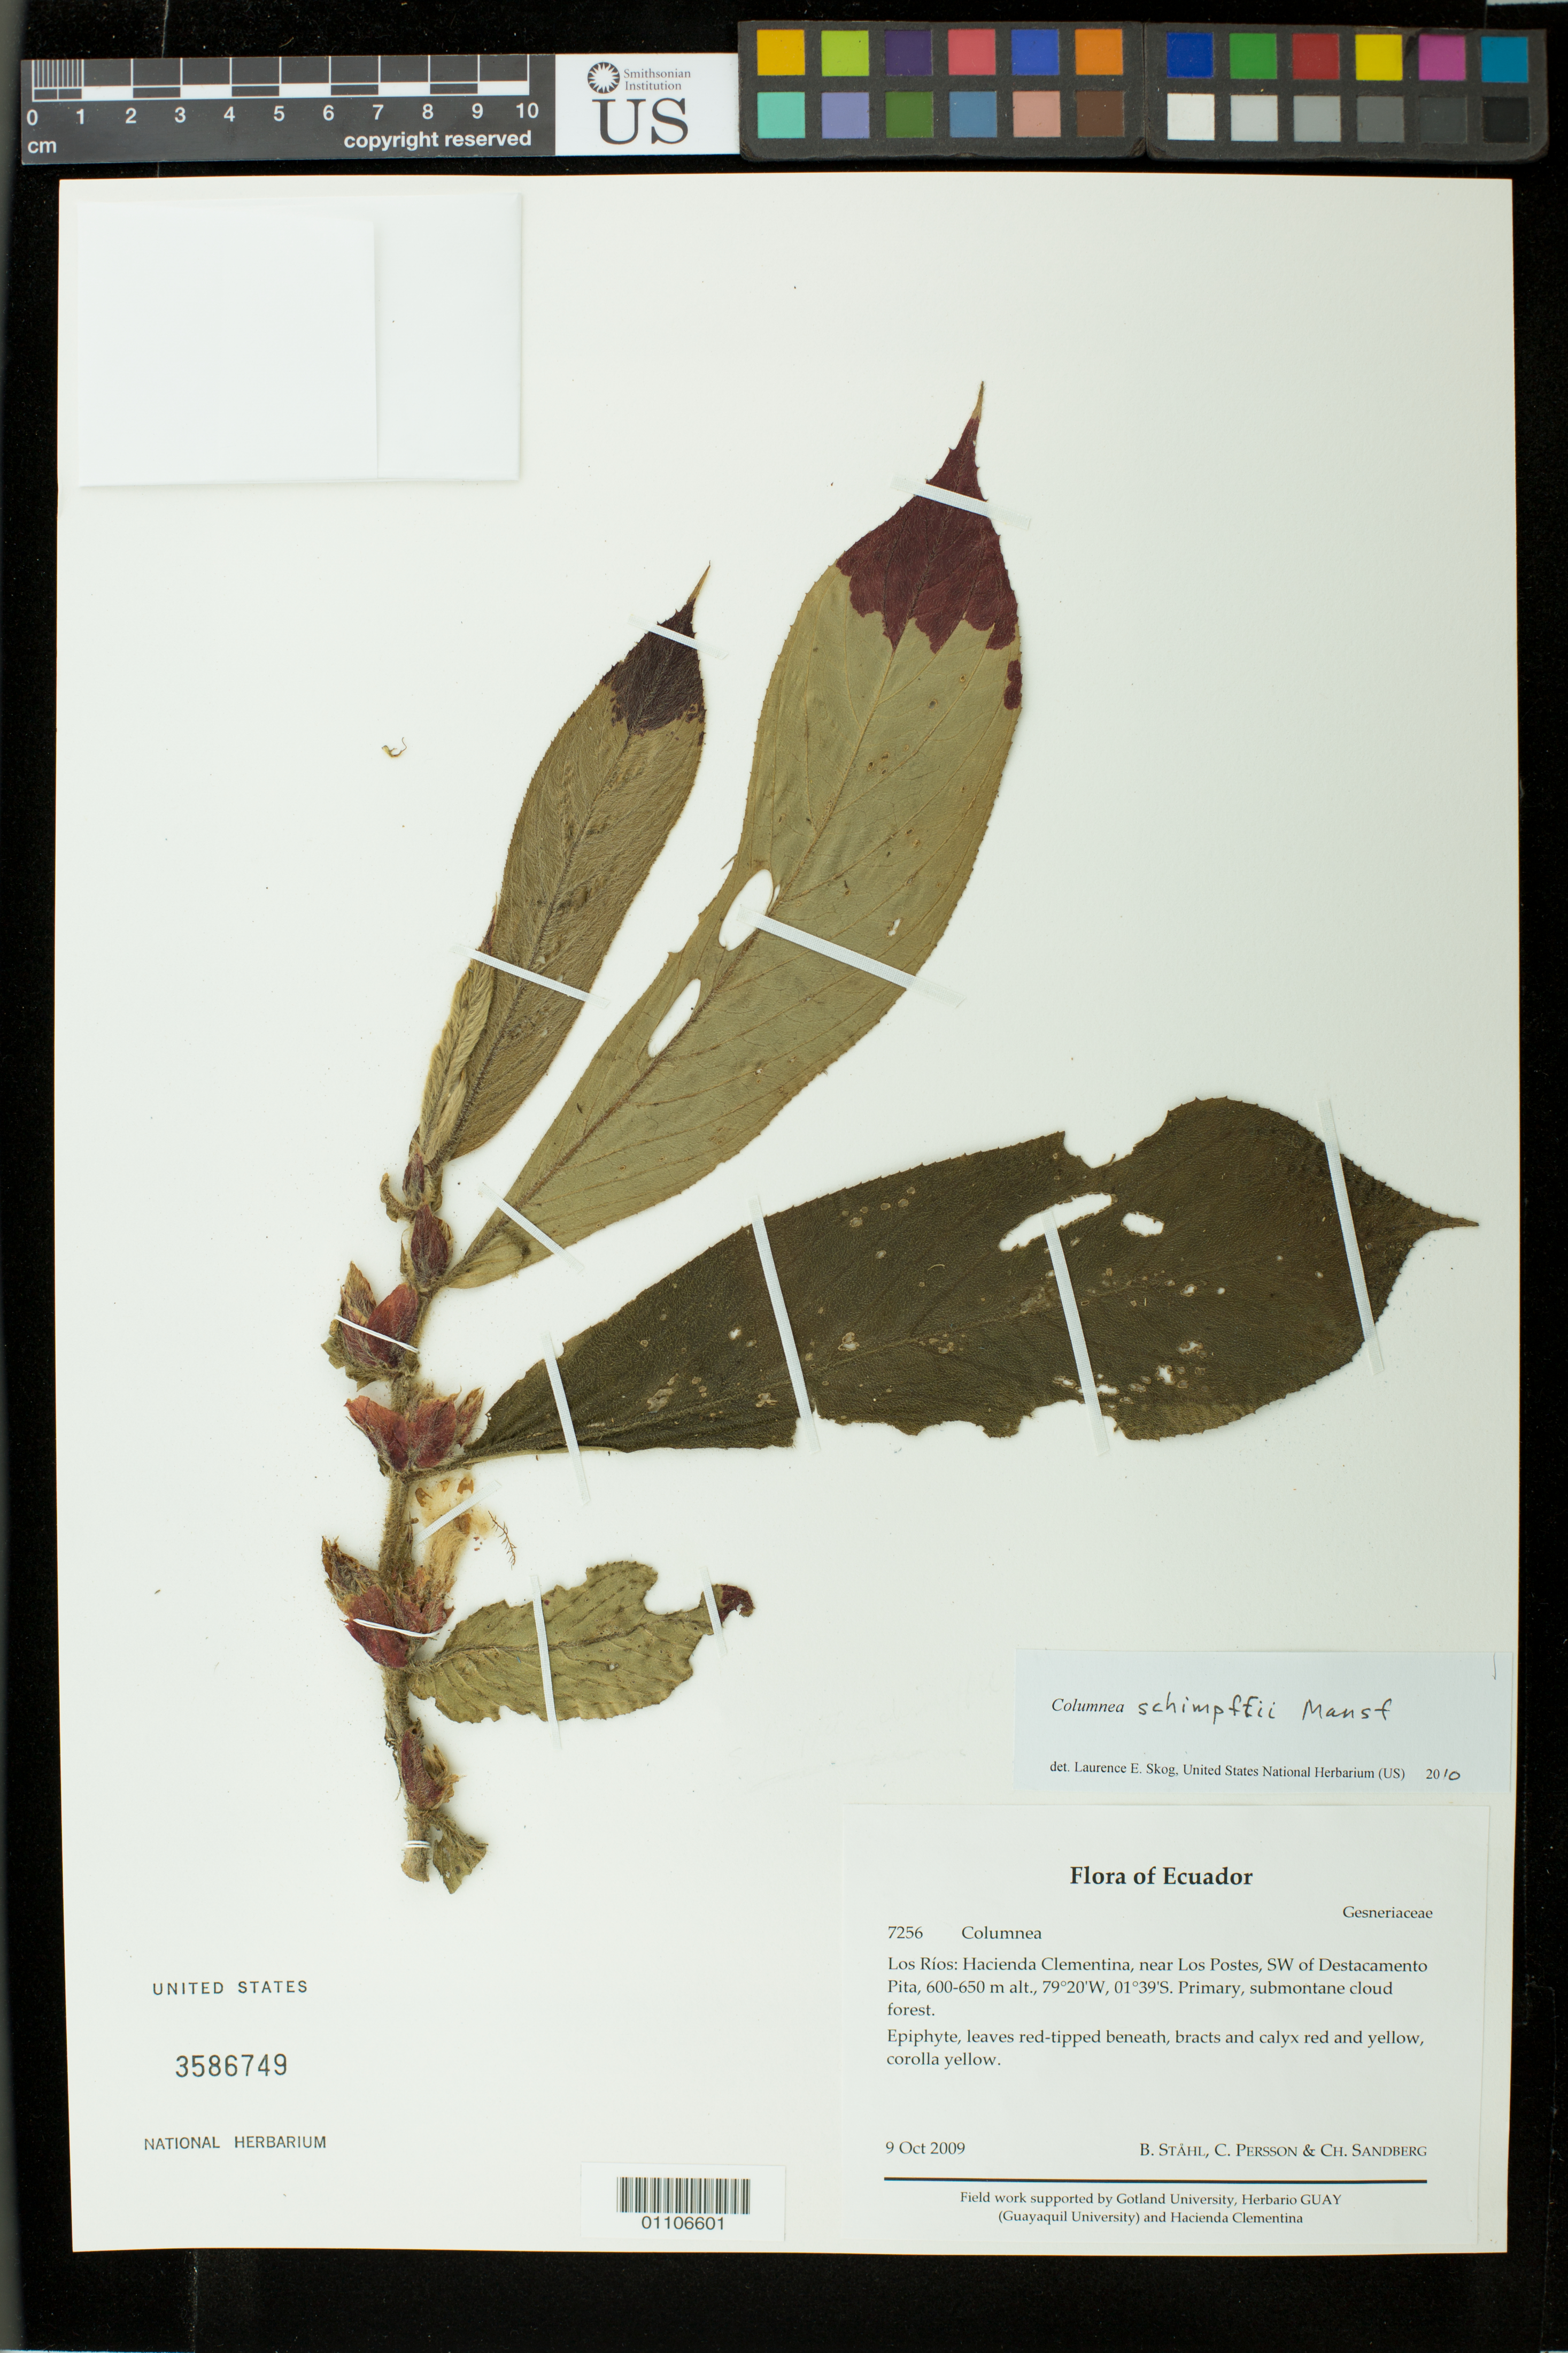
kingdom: Plantae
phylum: Tracheophyta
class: Magnoliopsida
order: Lamiales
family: Gesneriaceae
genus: Columnea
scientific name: Columnea schimpffii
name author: Mansf.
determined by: Skog, Laurence E.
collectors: B. Ståhl, C. H. Persson & C. Sandberg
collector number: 7256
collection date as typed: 09 Oct 2009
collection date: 2009-10-09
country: Ecuador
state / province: Los Ríos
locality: Los Ríos: Hacienda Clementina, near Los Postes, SW of Destacamento Pita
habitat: Primary, submontane cloud forest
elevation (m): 600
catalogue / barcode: US 3586749